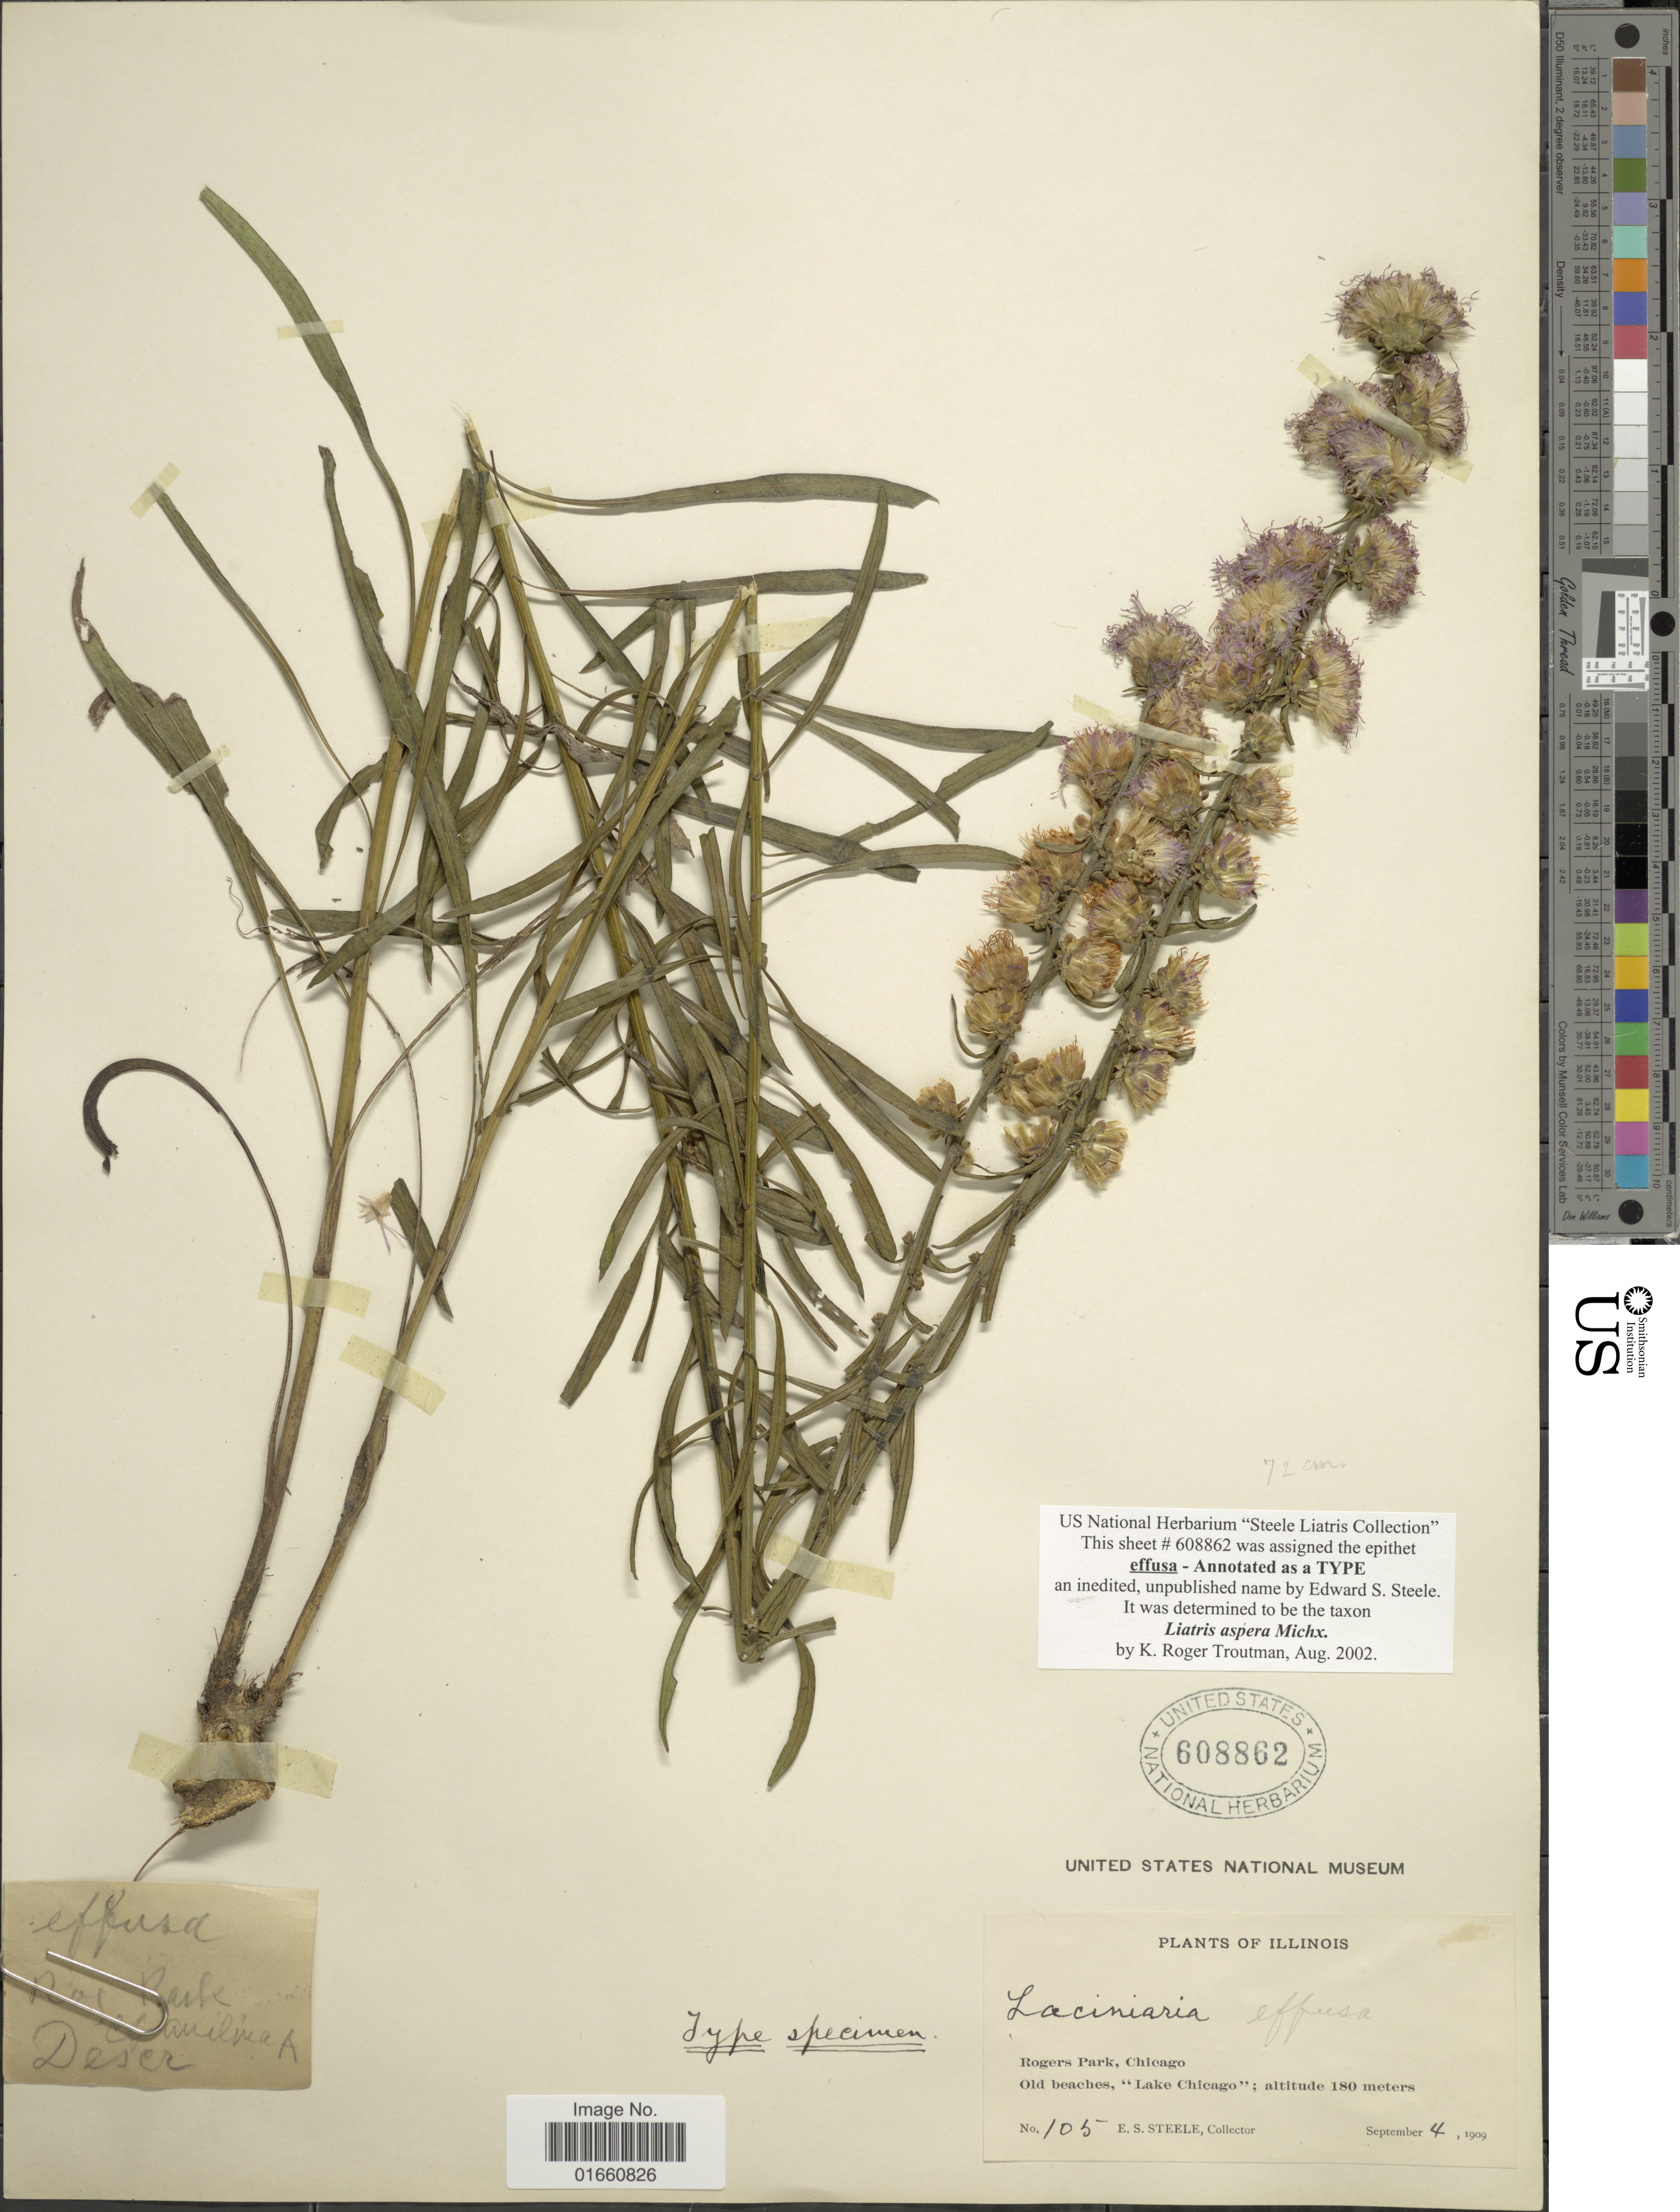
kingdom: Plantae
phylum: Tracheophyta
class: Magnoliopsida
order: Asterales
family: Asteraceae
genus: Liatris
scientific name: Liatris aspera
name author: Michx.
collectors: E. Steele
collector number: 105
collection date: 1909-09-04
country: United States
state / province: Illinois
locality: Rogers Park, Chicago, Old beaches, "Lake Chicago"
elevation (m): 180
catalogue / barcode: US 608862